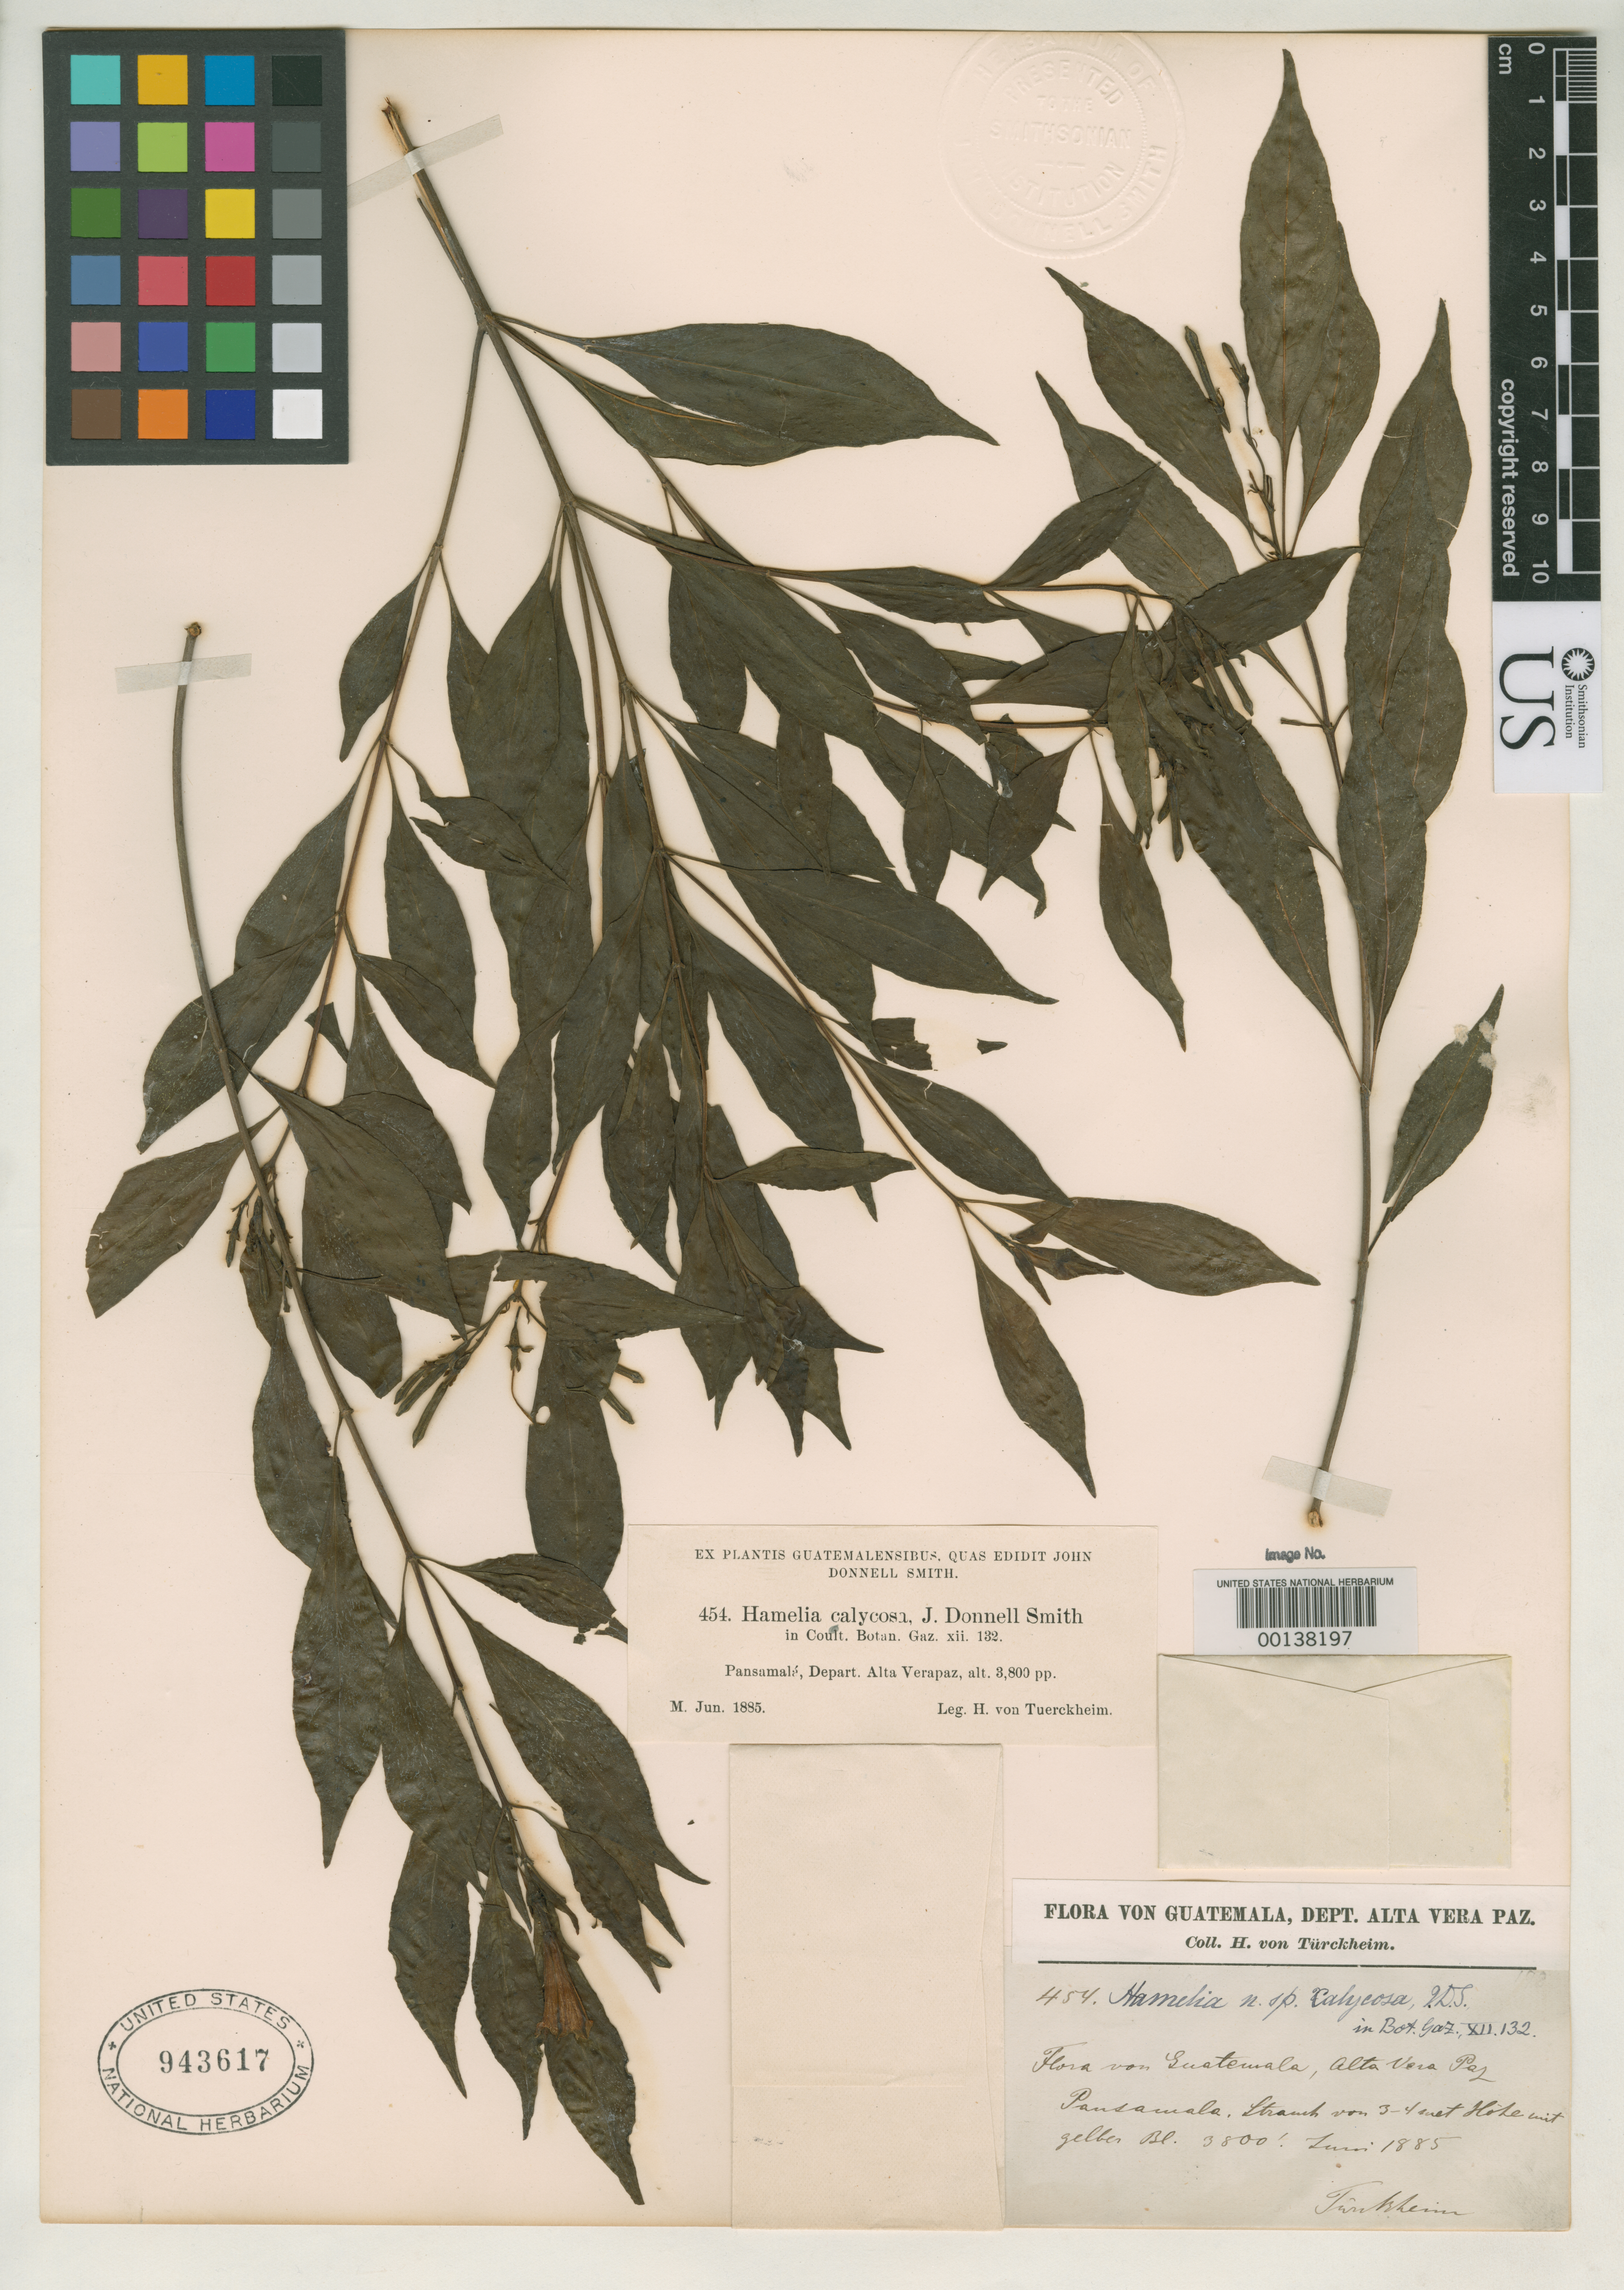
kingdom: Plantae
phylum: Tracheophyta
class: Magnoliopsida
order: Gentianales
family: Rubiaceae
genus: Hamelia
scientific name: Hamelia calycosa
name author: Donn. Sm.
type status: Type Collection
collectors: H. von Türckheim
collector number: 454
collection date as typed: Jun 1885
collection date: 1885-06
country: Guatemala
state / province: Alta Verapaz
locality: Pansamalá.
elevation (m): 1158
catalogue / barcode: US 943617